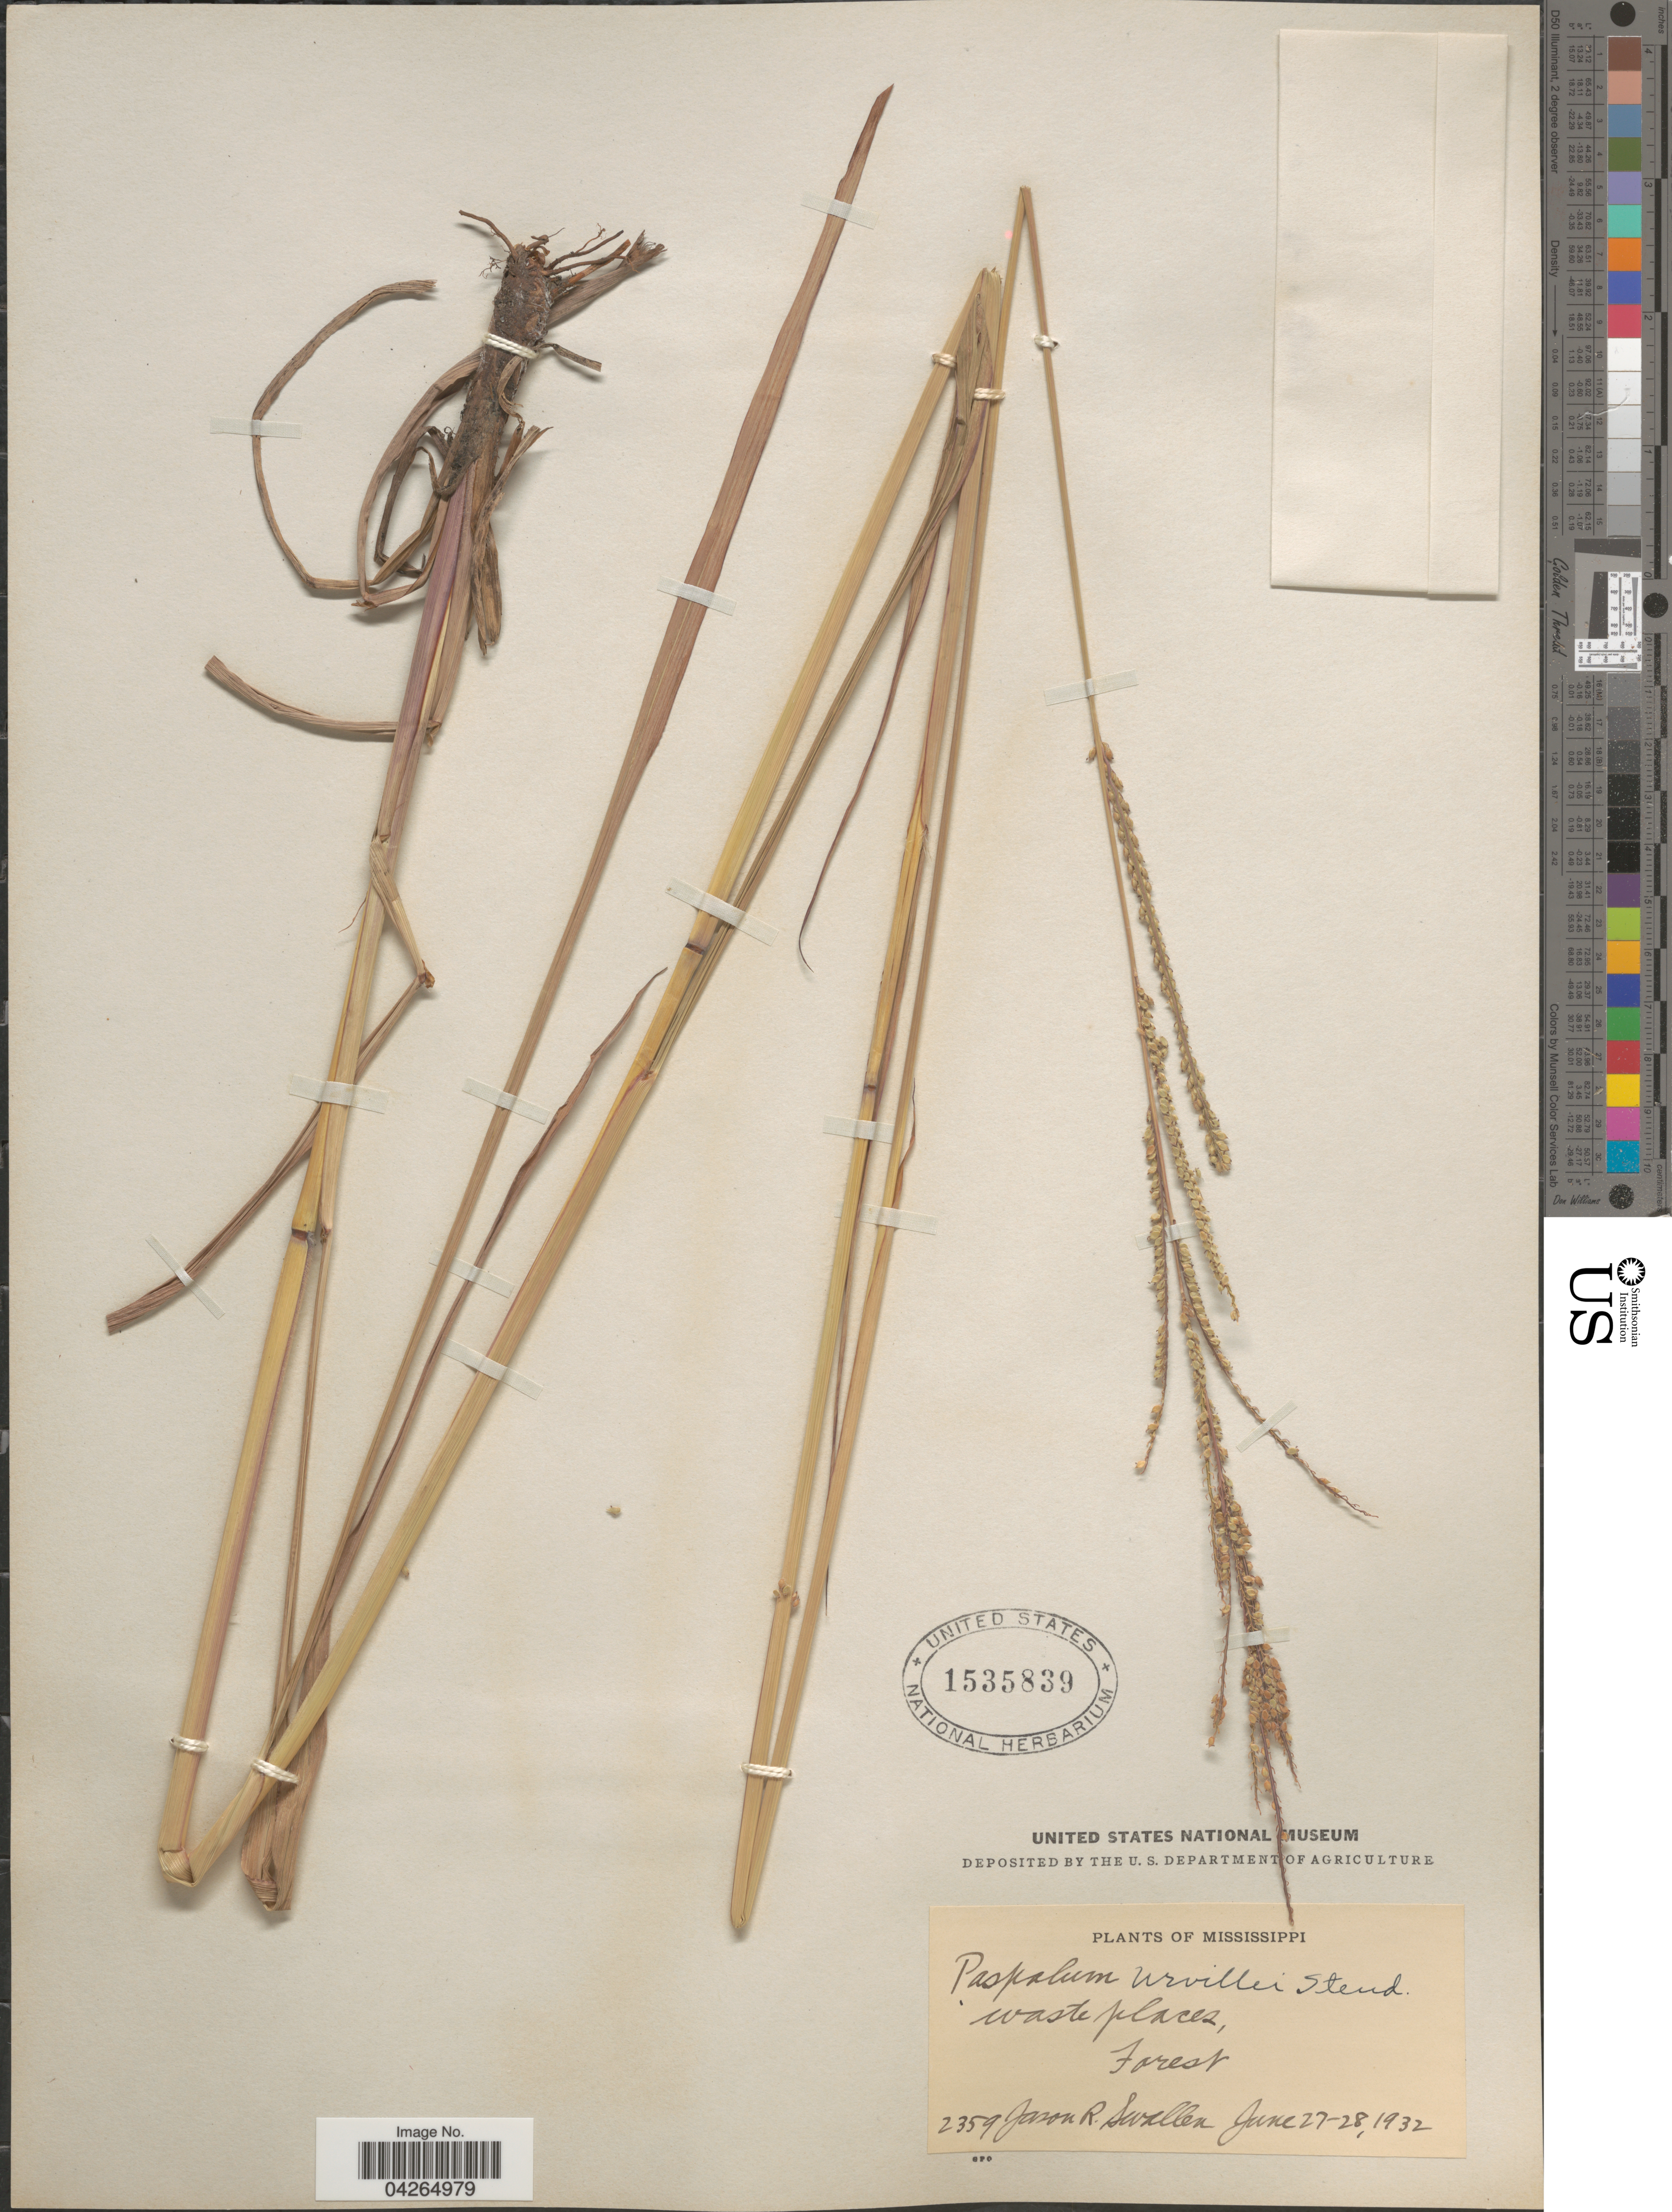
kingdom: Plantae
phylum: Tracheophyta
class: Liliopsida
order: Poales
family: Poaceae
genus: Paspalum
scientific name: Paspalum urvillei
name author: Steud.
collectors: J. R. Swallen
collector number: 2359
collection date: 1932-06-27/1932-06-28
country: United States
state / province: Mississippi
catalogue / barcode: US 1535839